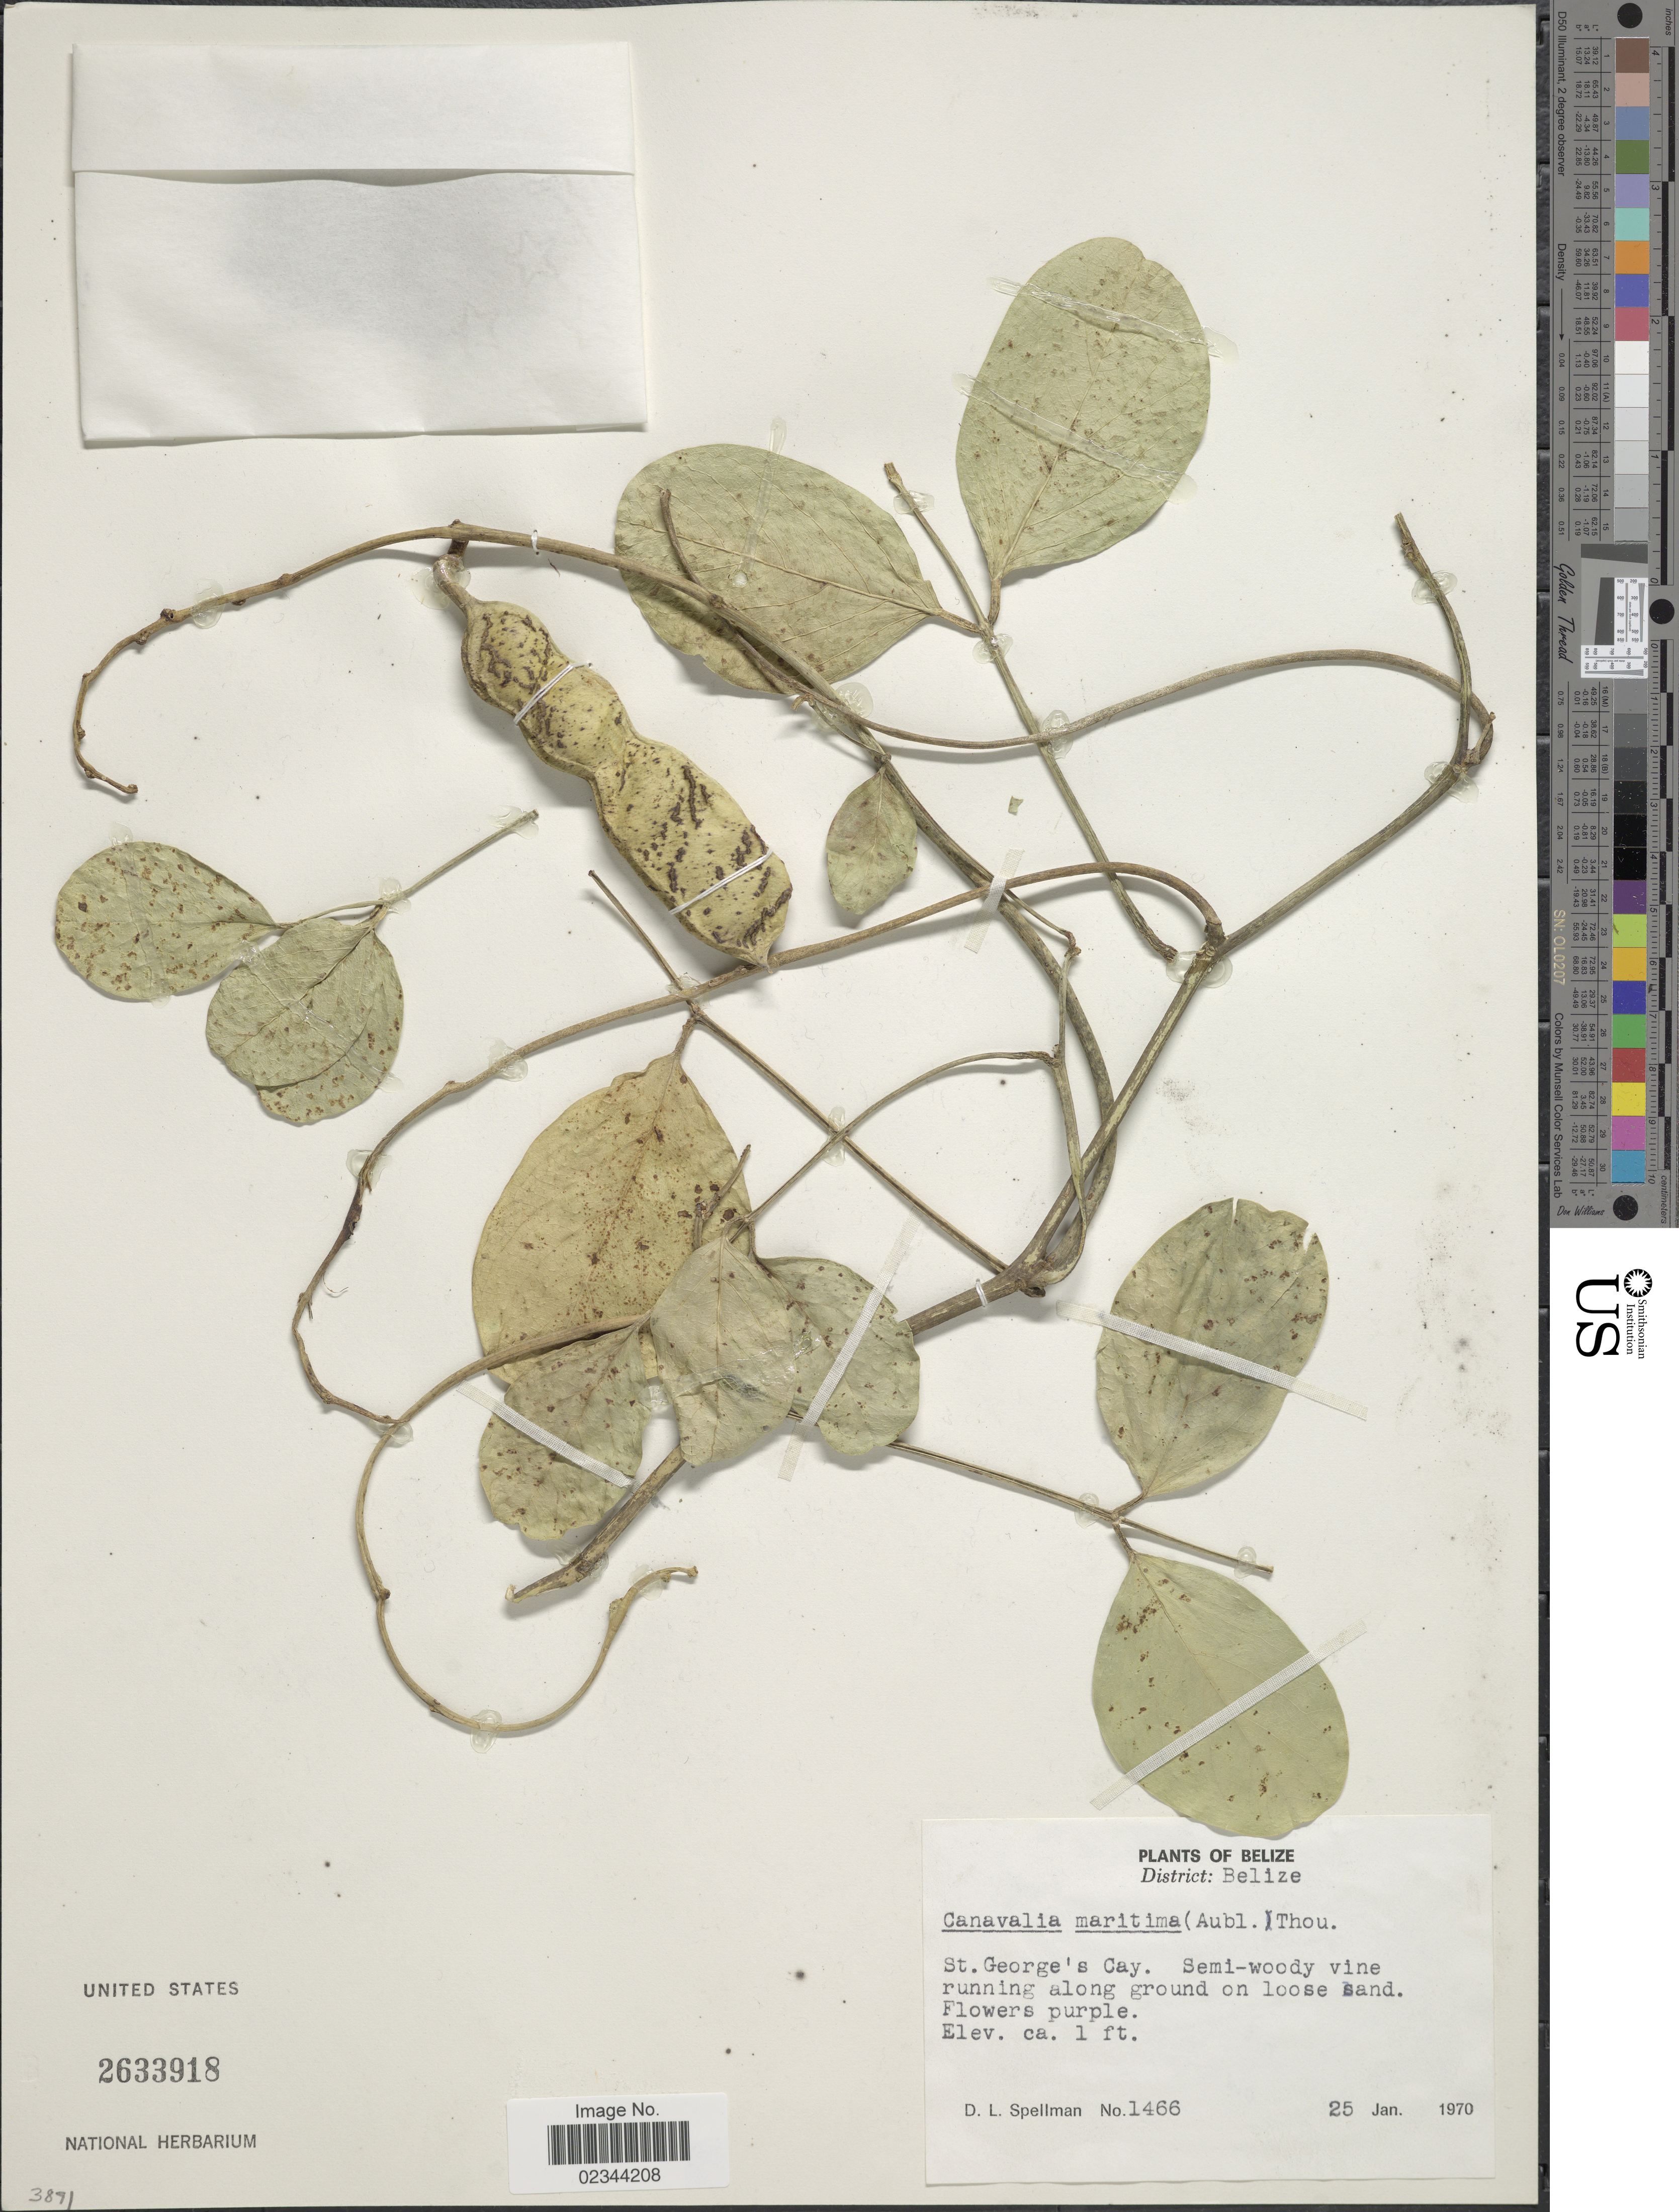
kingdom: Plantae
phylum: Tracheophyta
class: Magnoliopsida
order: Fabales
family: Fabaceae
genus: Canavalia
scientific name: Canavalia maritima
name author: (Aubl.) Thouars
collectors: D. L. Spellman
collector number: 1466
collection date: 1970-01-25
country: Belize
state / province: Belize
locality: St. George's Cay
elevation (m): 0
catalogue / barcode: US 2633918